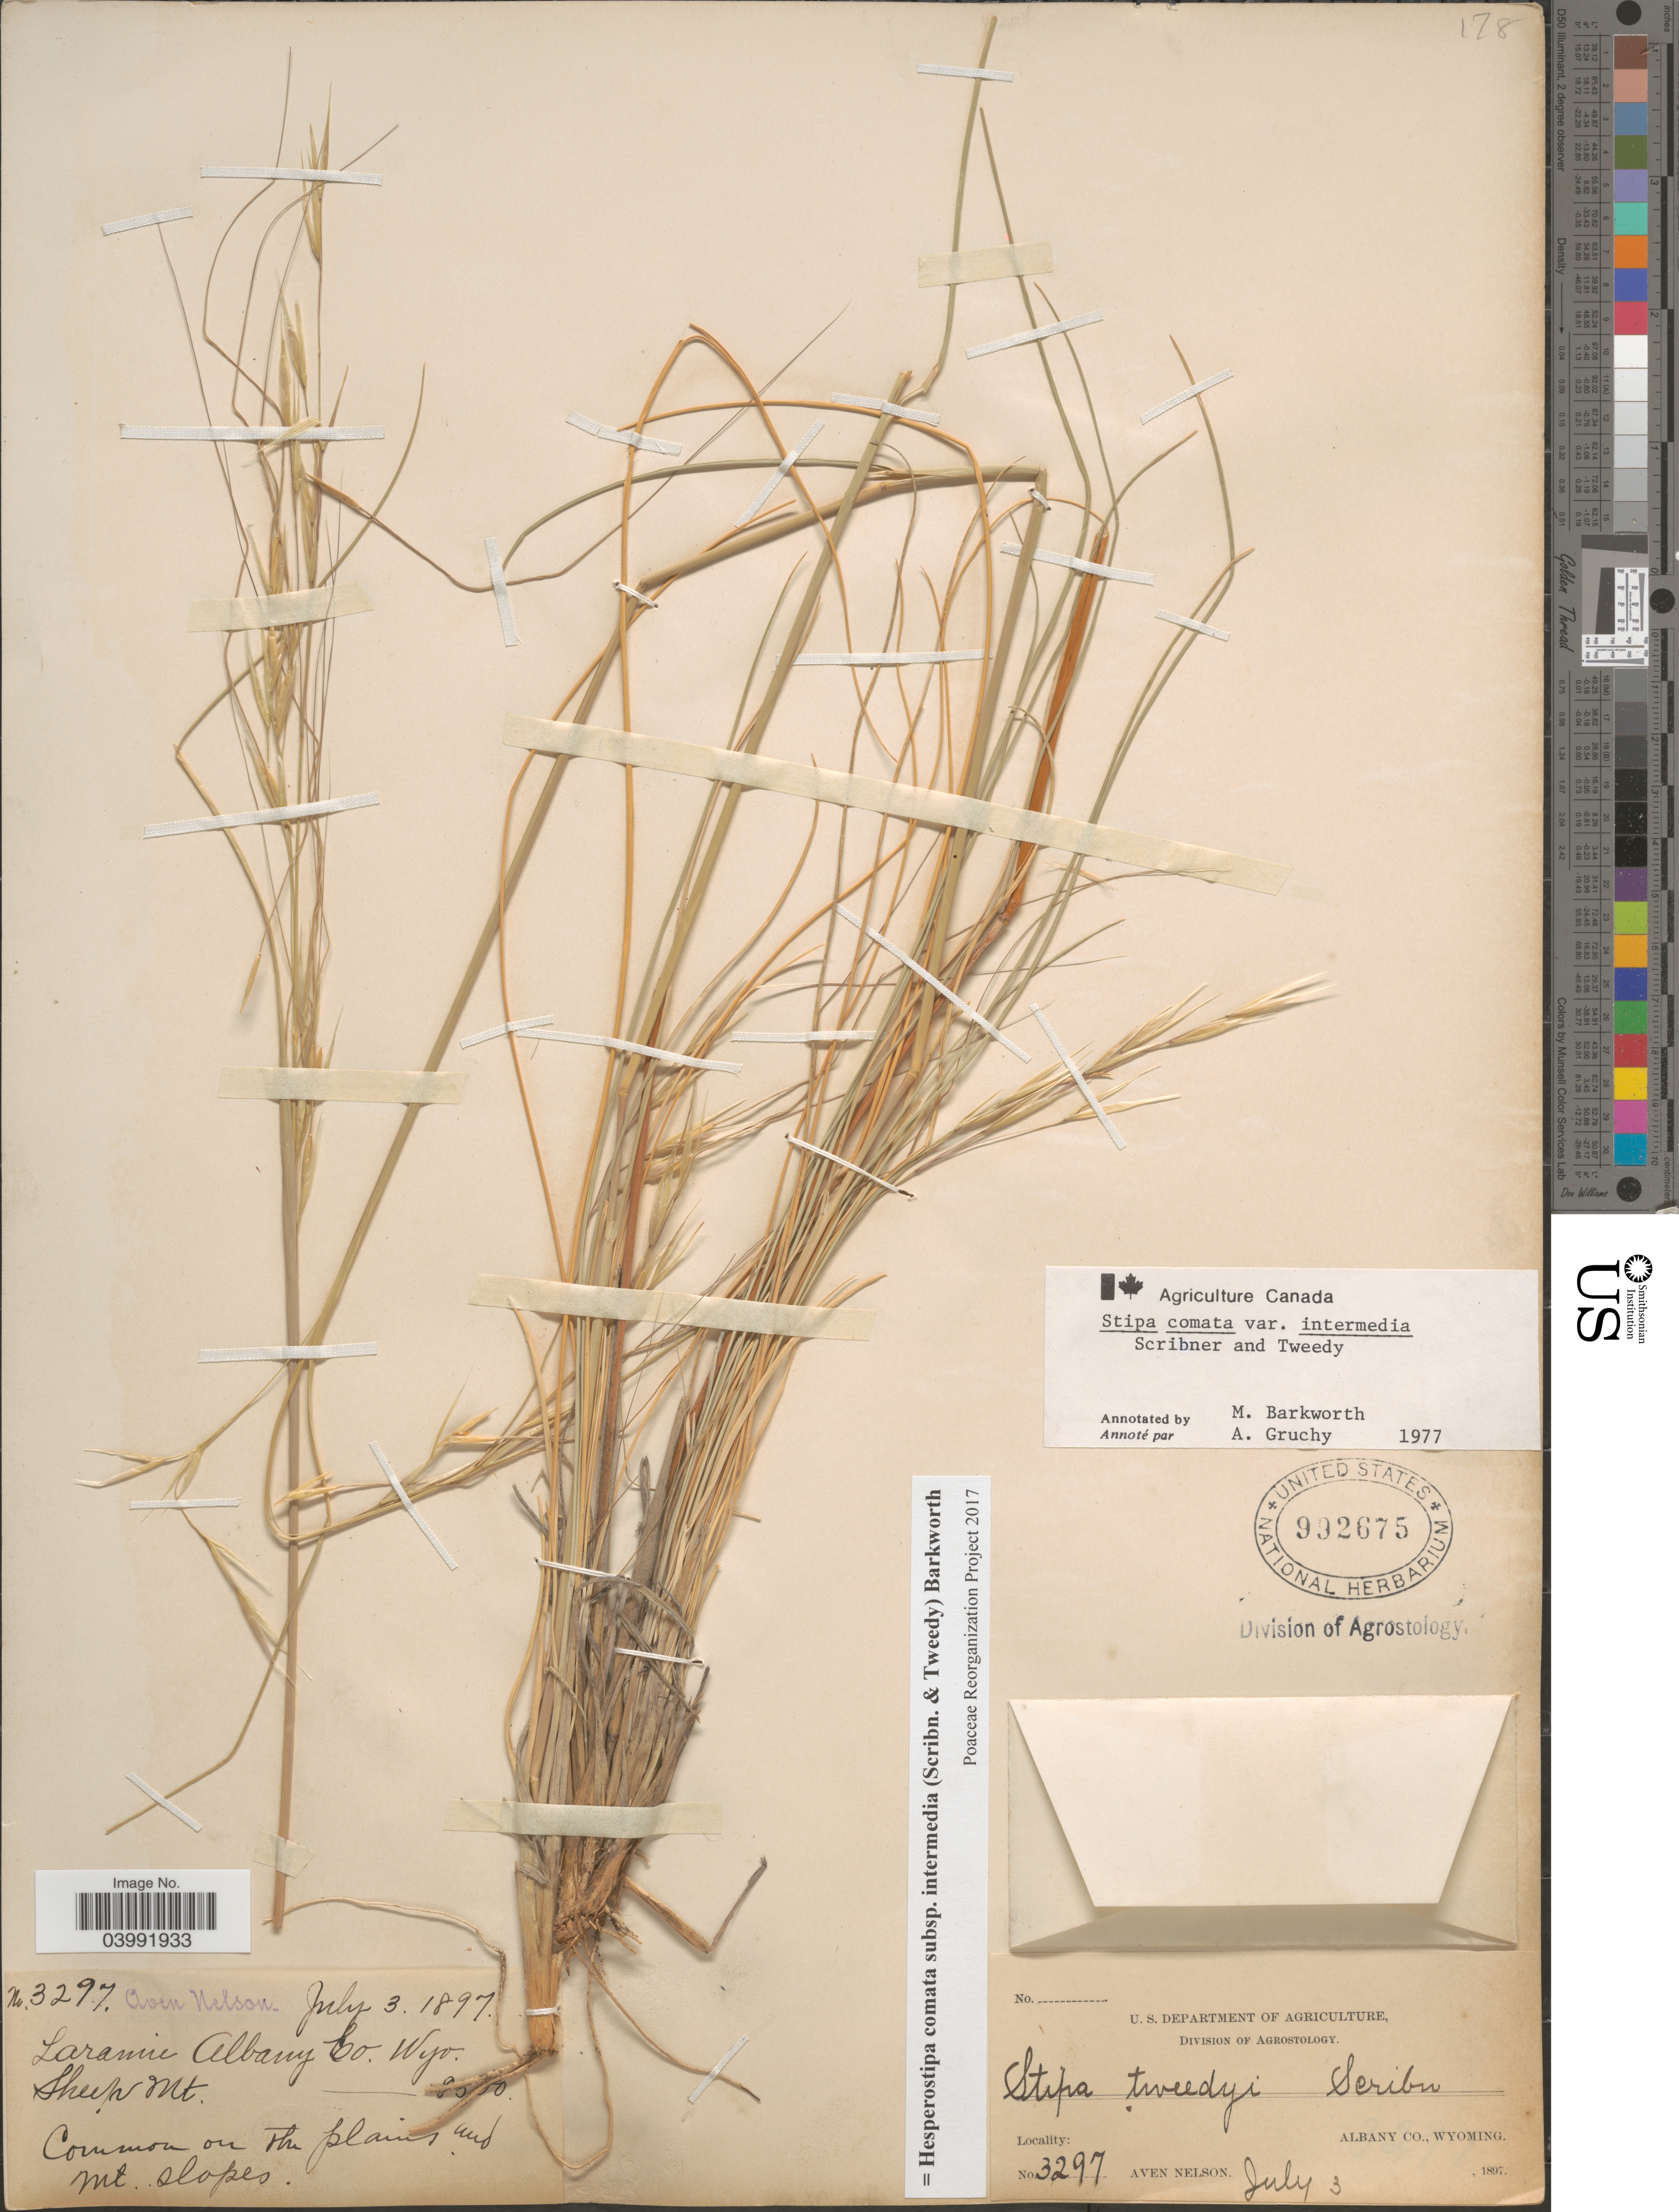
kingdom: Plantae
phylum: Tracheophyta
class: Liliopsida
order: Poales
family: Poaceae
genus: Hesperostipa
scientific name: Hesperostipa comata subsp. intermedia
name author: (Scribn. & Tweedy) Barkworth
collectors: A. Nelson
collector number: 3297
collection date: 1897-07-03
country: United States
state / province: Wyoming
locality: Laramie Albany Co. Sheep Mt.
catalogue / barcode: US 992675